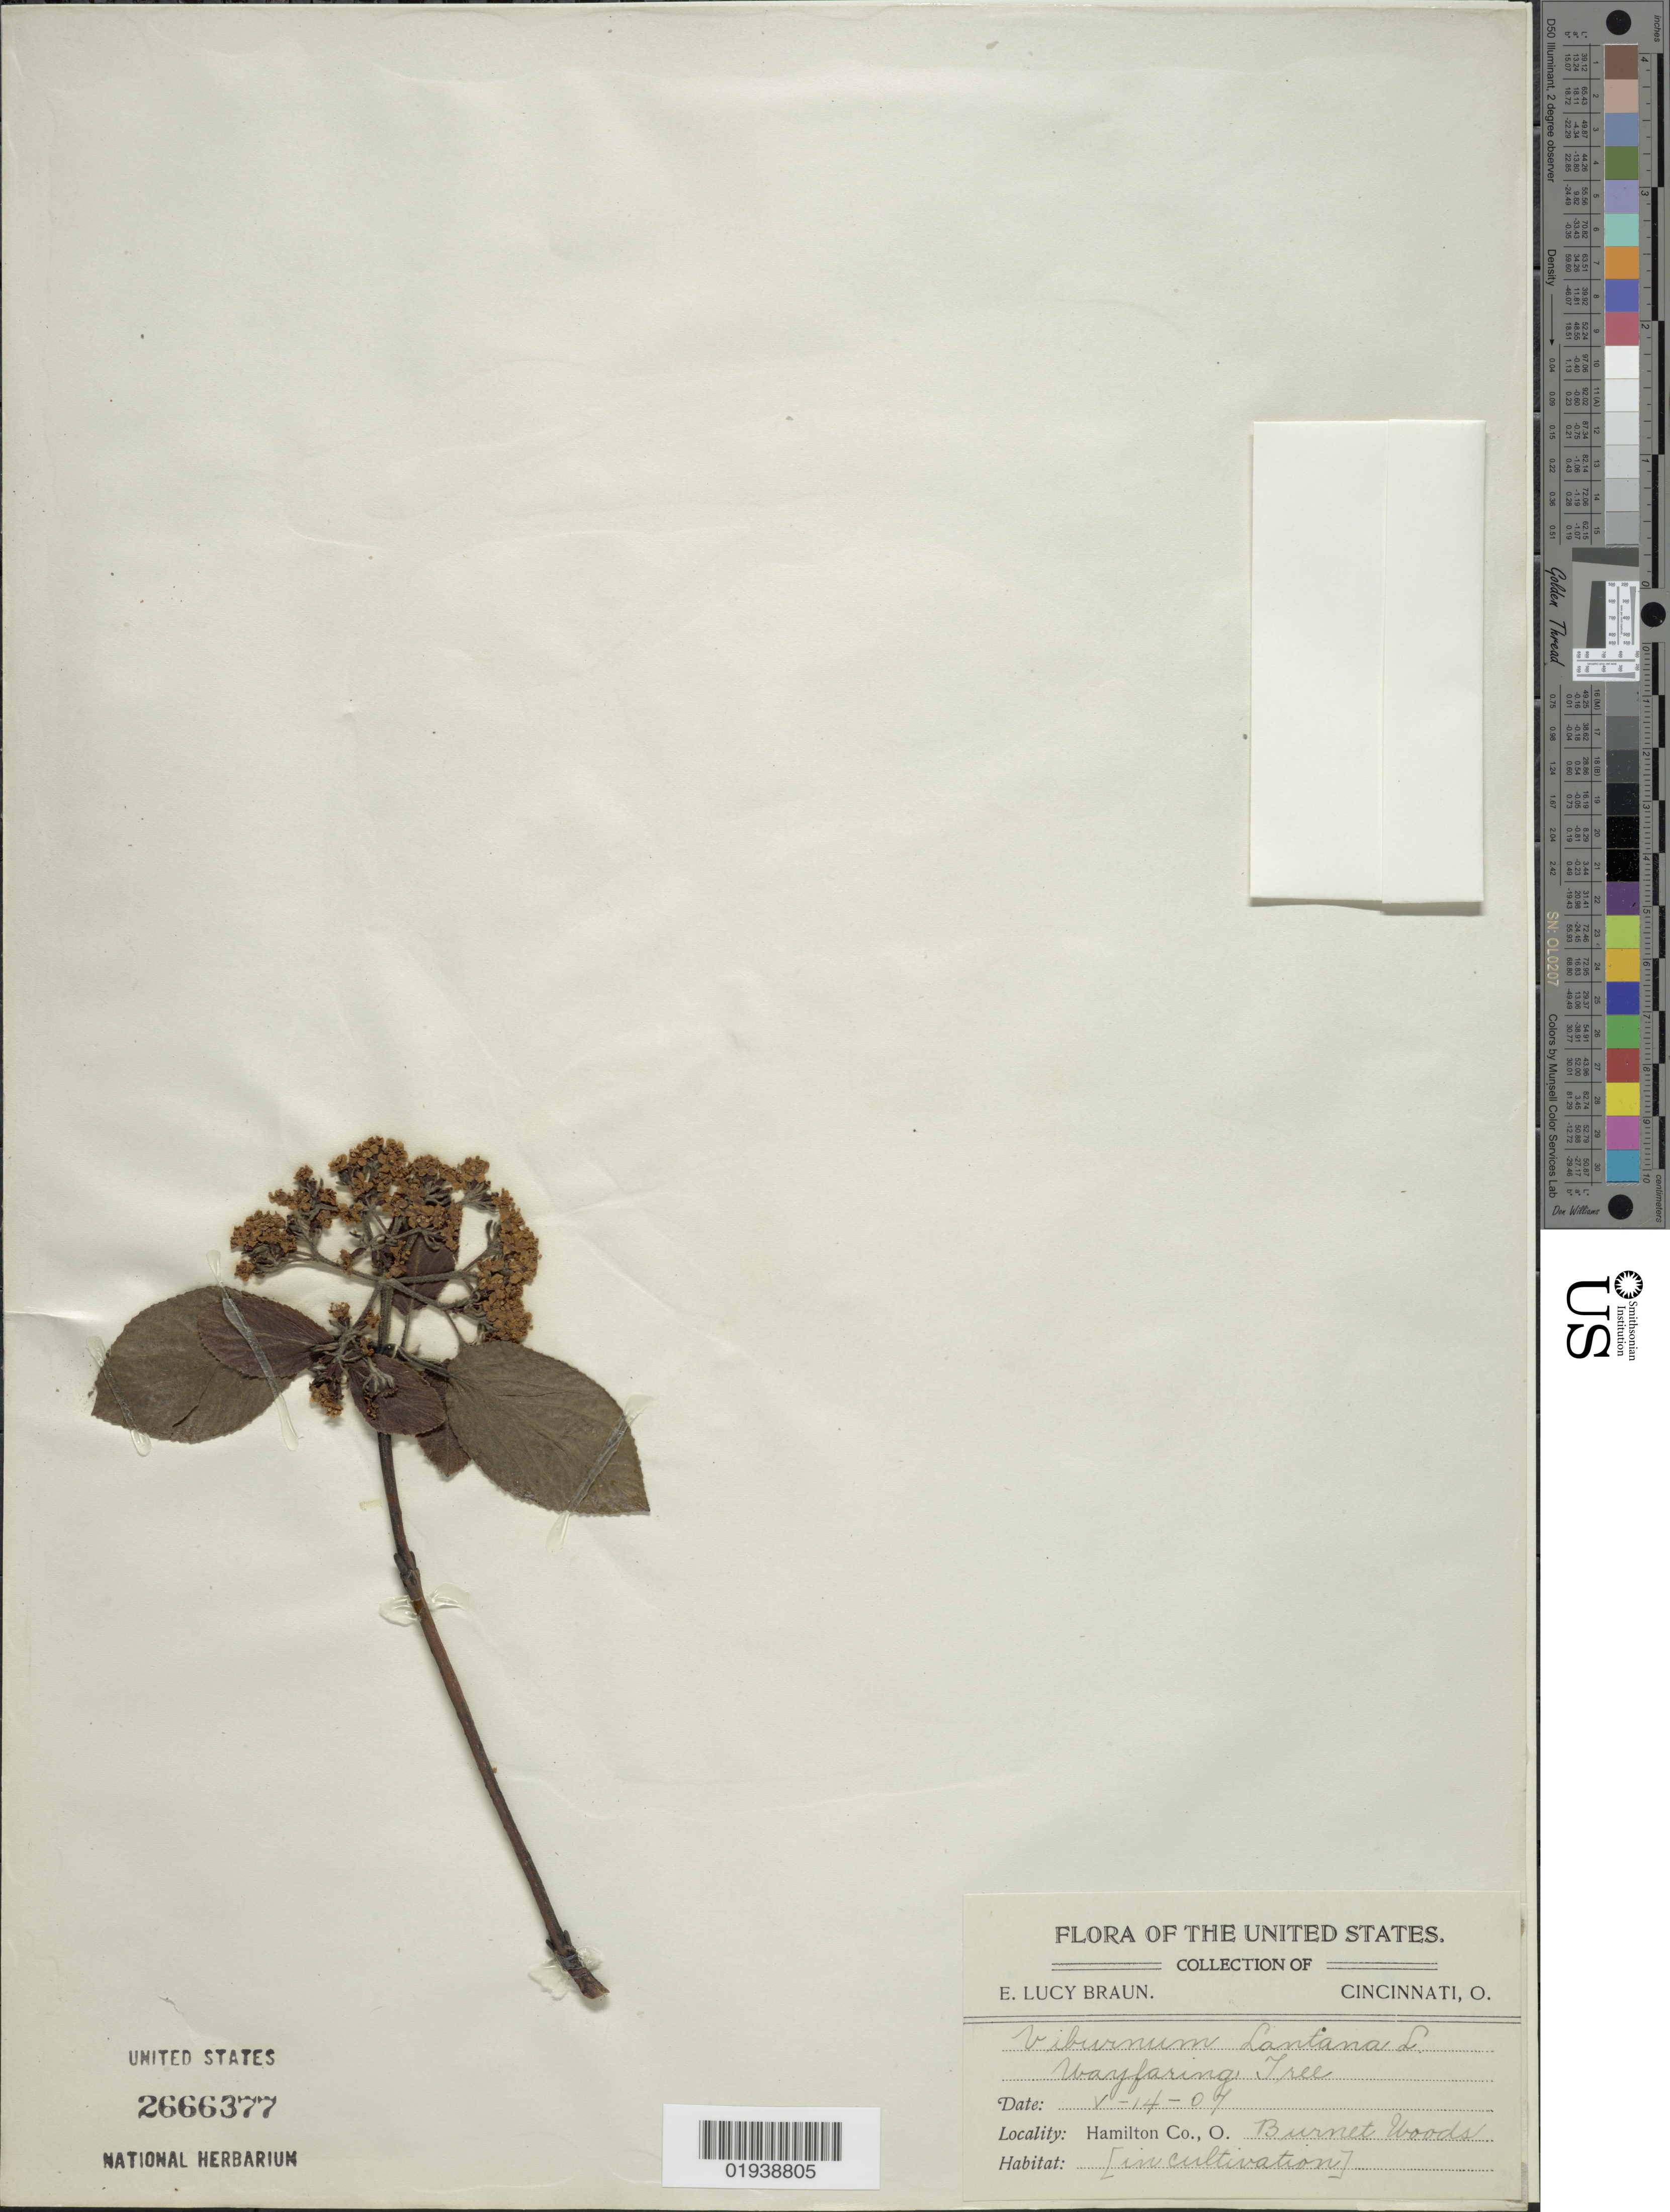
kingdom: Plantae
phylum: Tracheophyta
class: Magnoliopsida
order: Dipsacales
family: Viburnaceae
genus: Viburnum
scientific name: Viburnum lantana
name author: L.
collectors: E. L. Braun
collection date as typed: Transcribed d/m/y: 14/5/7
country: United States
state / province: Ohio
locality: Hamilton Co., O. Burnet Woods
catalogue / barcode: US 2666377